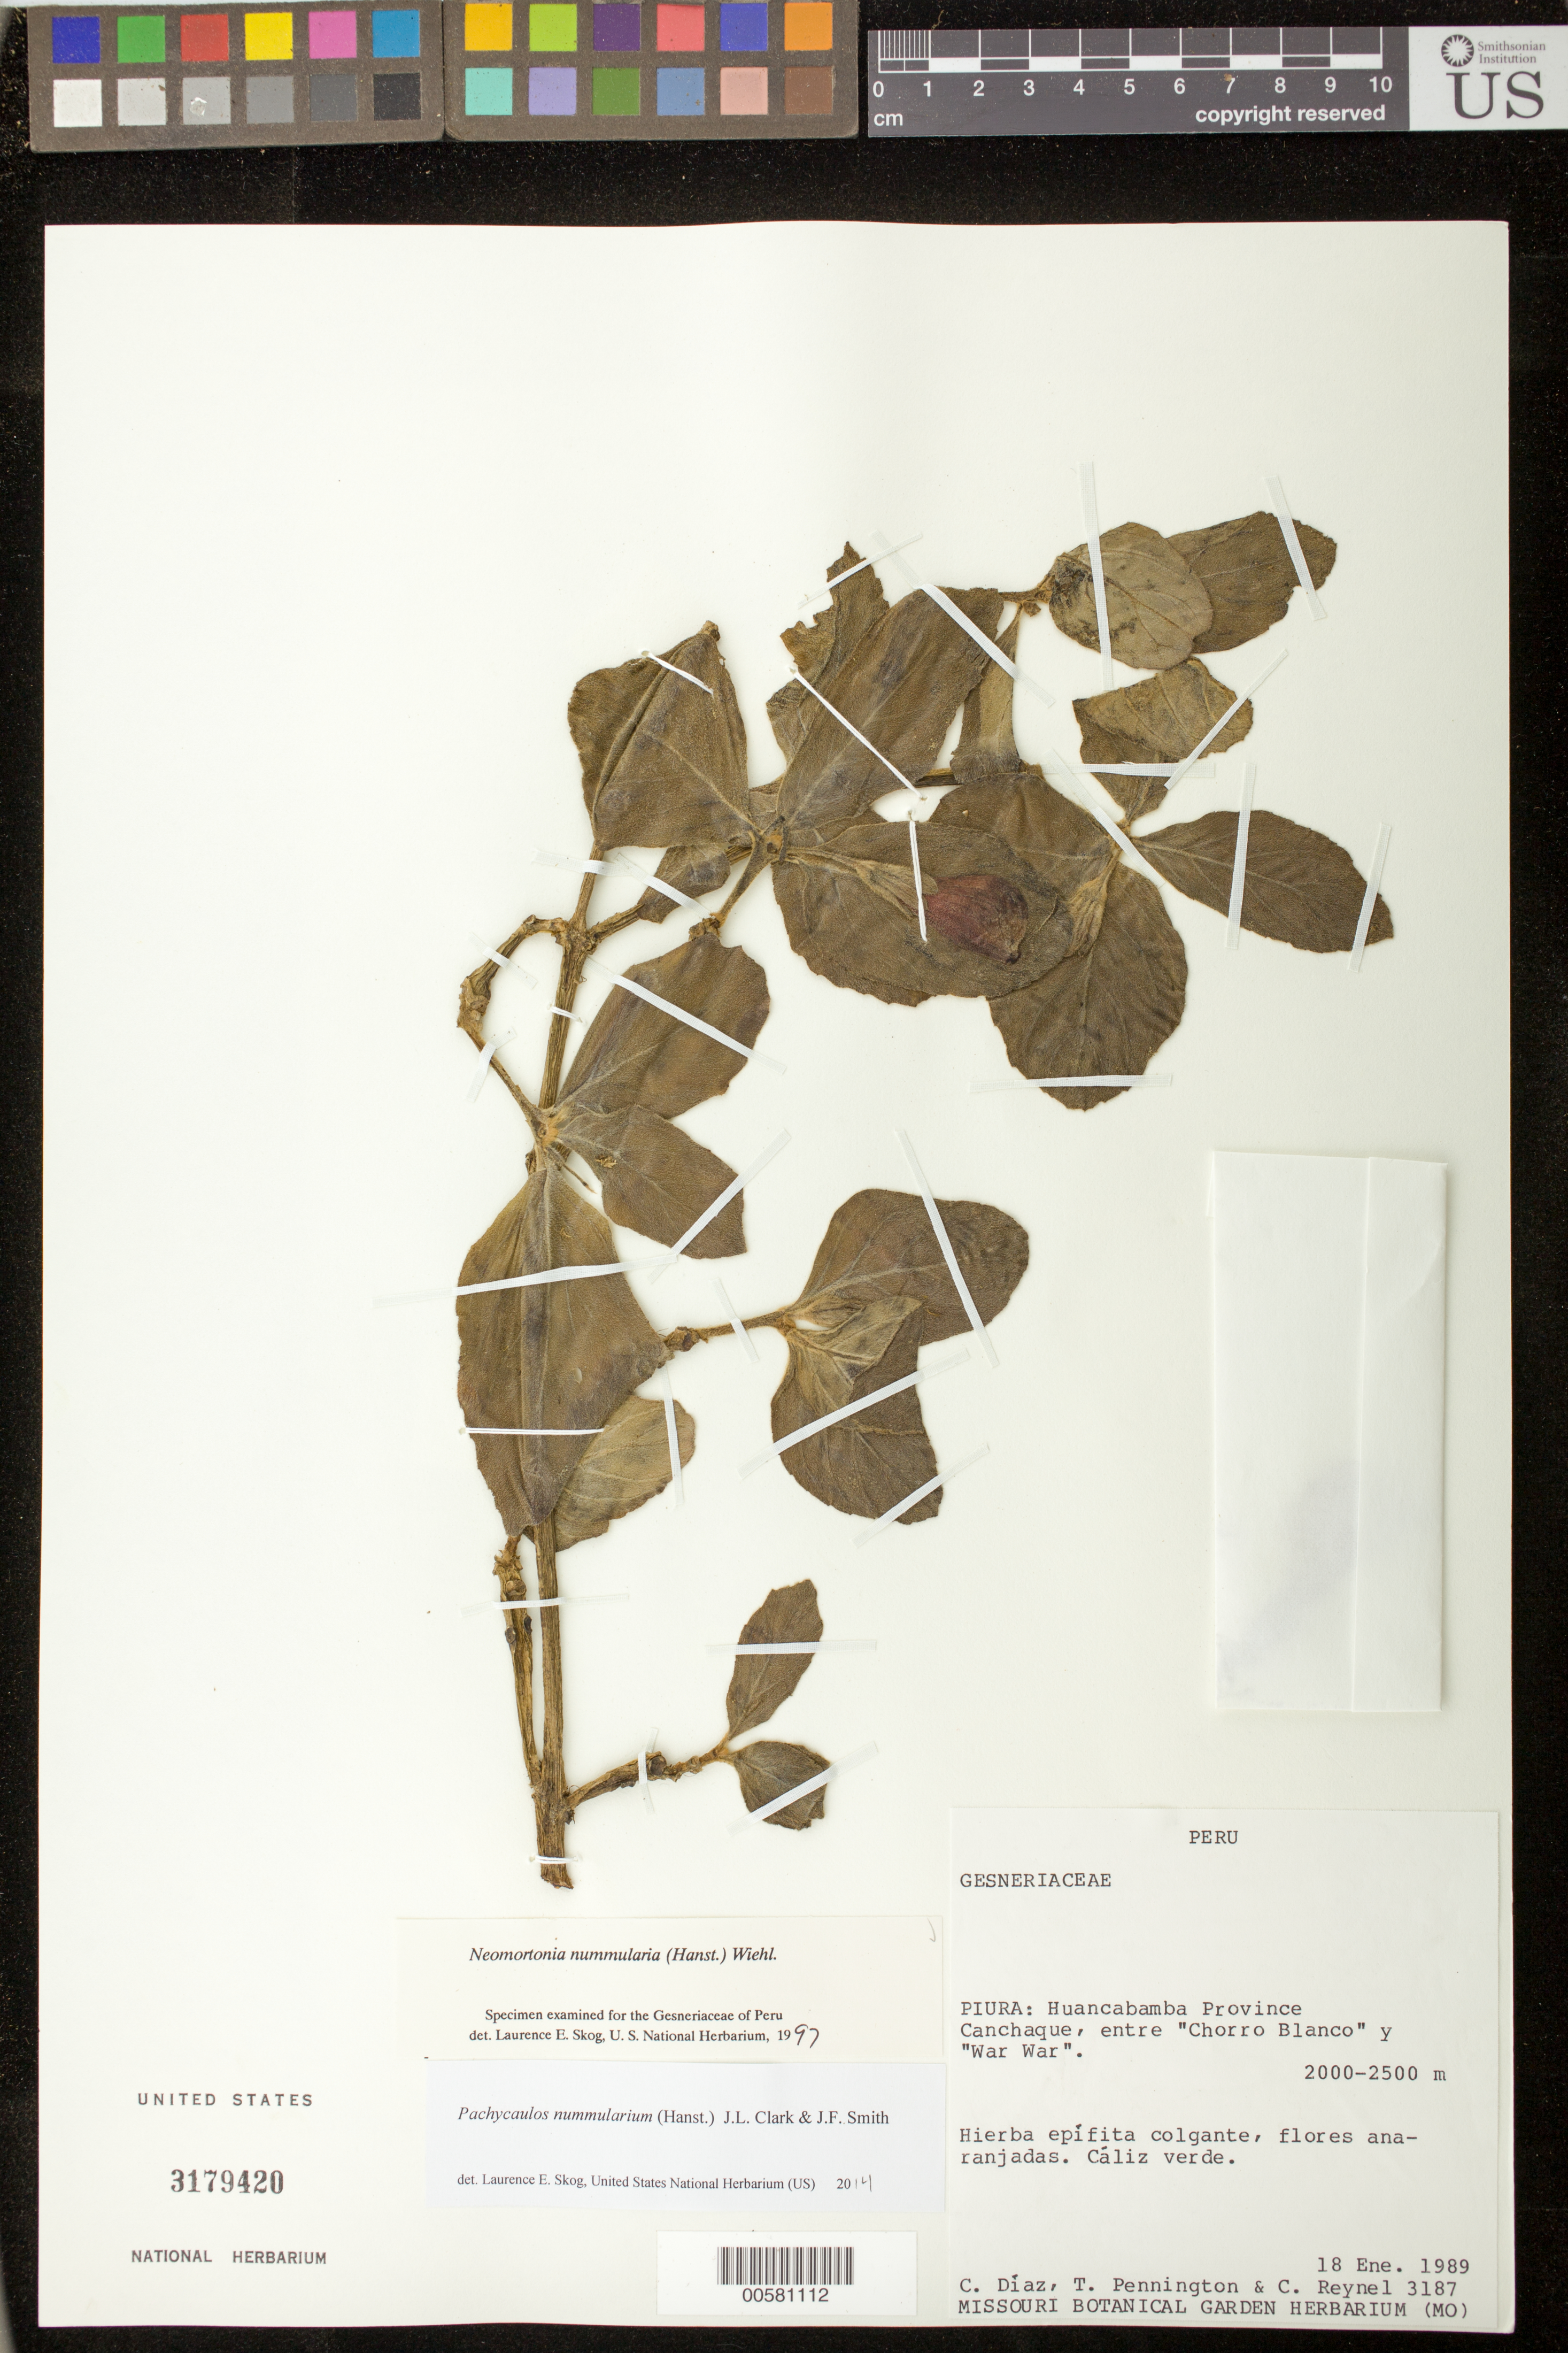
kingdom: Plantae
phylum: Tracheophyta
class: Magnoliopsida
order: Lamiales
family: Gesneriaceae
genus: Pachycaulos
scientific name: Pachycaulos nummularia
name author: (Hanst.) J.L. Clark & J.F. Sm.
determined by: Skog, Laurence E.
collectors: C. Díaz S., T. Pennington & C. Reynel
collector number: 3187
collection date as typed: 18 Jan 1989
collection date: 1989-01-18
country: Peru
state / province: Piura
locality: Prov. Huancabamba; Canchaque, entre "Chorro Blanco" y "War War"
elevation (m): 2000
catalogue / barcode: US 3179420